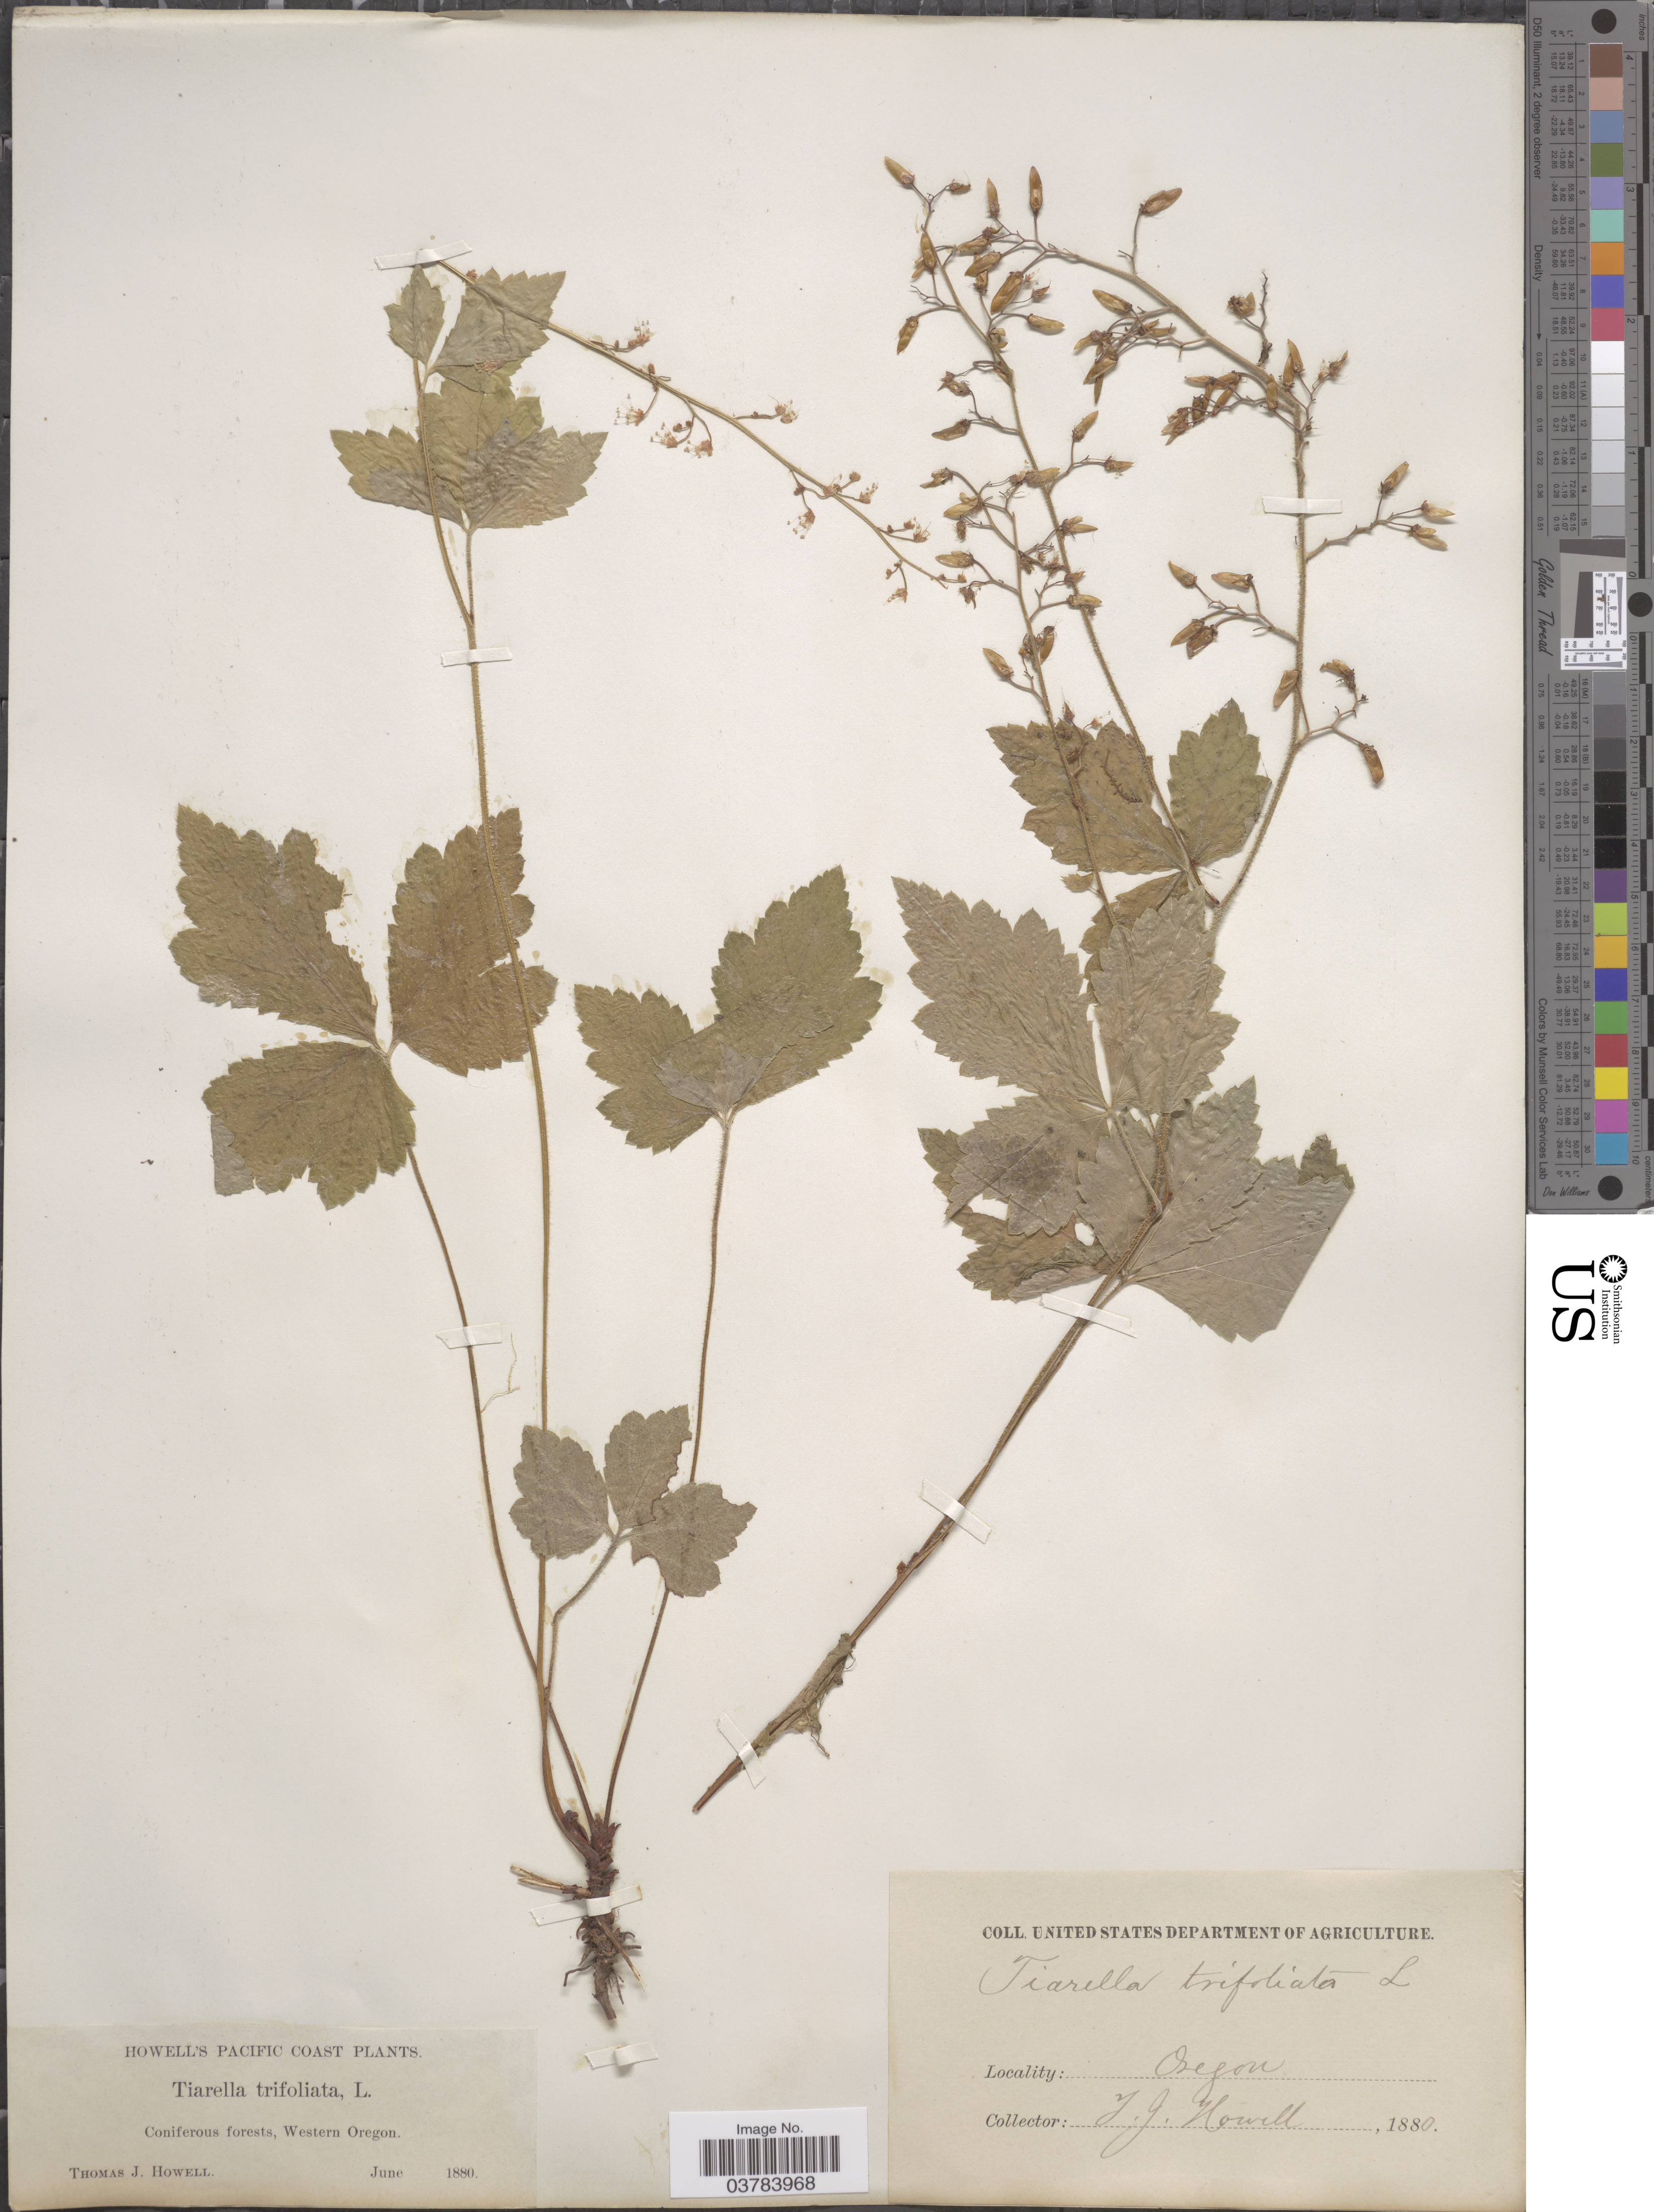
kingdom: Plantae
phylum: Tracheophyta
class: Magnoliopsida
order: Saxifragales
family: Saxifragaceae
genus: Tiarella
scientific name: Tiarella trifoliata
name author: L.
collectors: T. J. Howell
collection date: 1880-06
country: United States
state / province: Oregon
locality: Pacific Coast. Western Oregon.